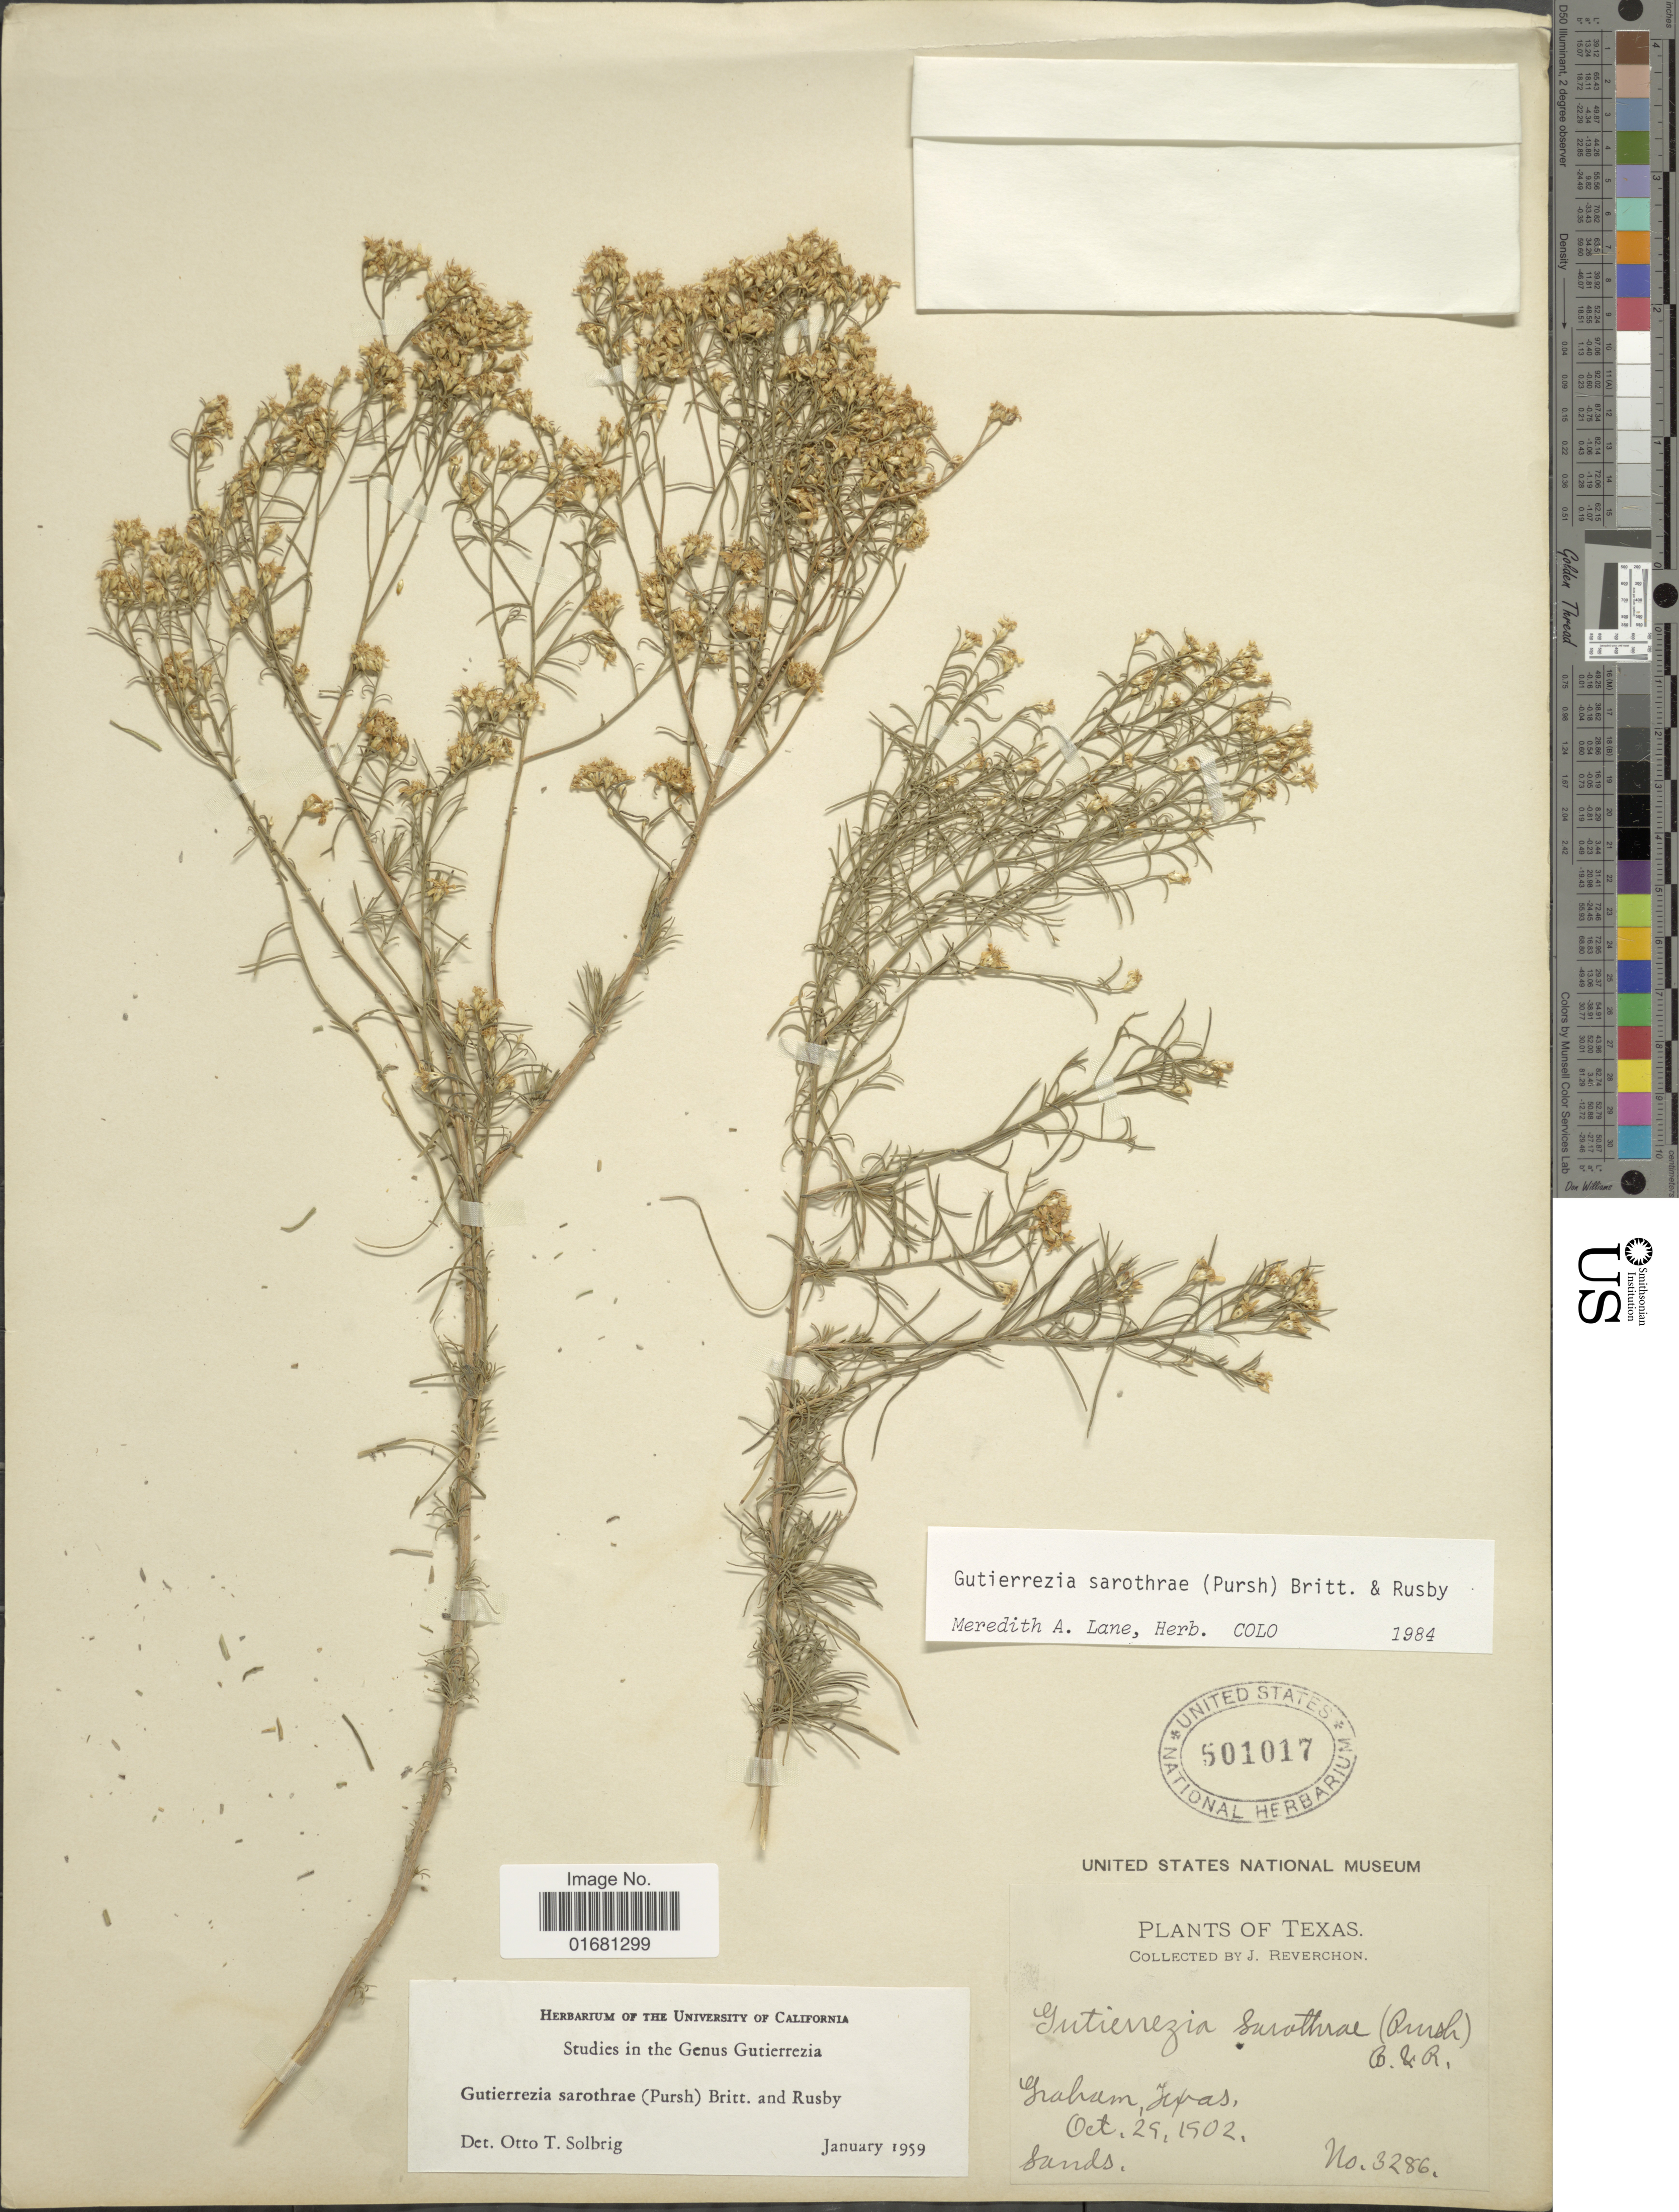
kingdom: Plantae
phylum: Tracheophyta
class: Magnoliopsida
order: Asterales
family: Asteraceae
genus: Gutierrezia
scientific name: Gutierrezia sarothrae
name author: (Pursh) Britton & Rusby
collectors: J. Reverchon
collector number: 3286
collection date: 1902-10-29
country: United States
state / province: Texas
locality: Graham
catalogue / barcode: US 501017